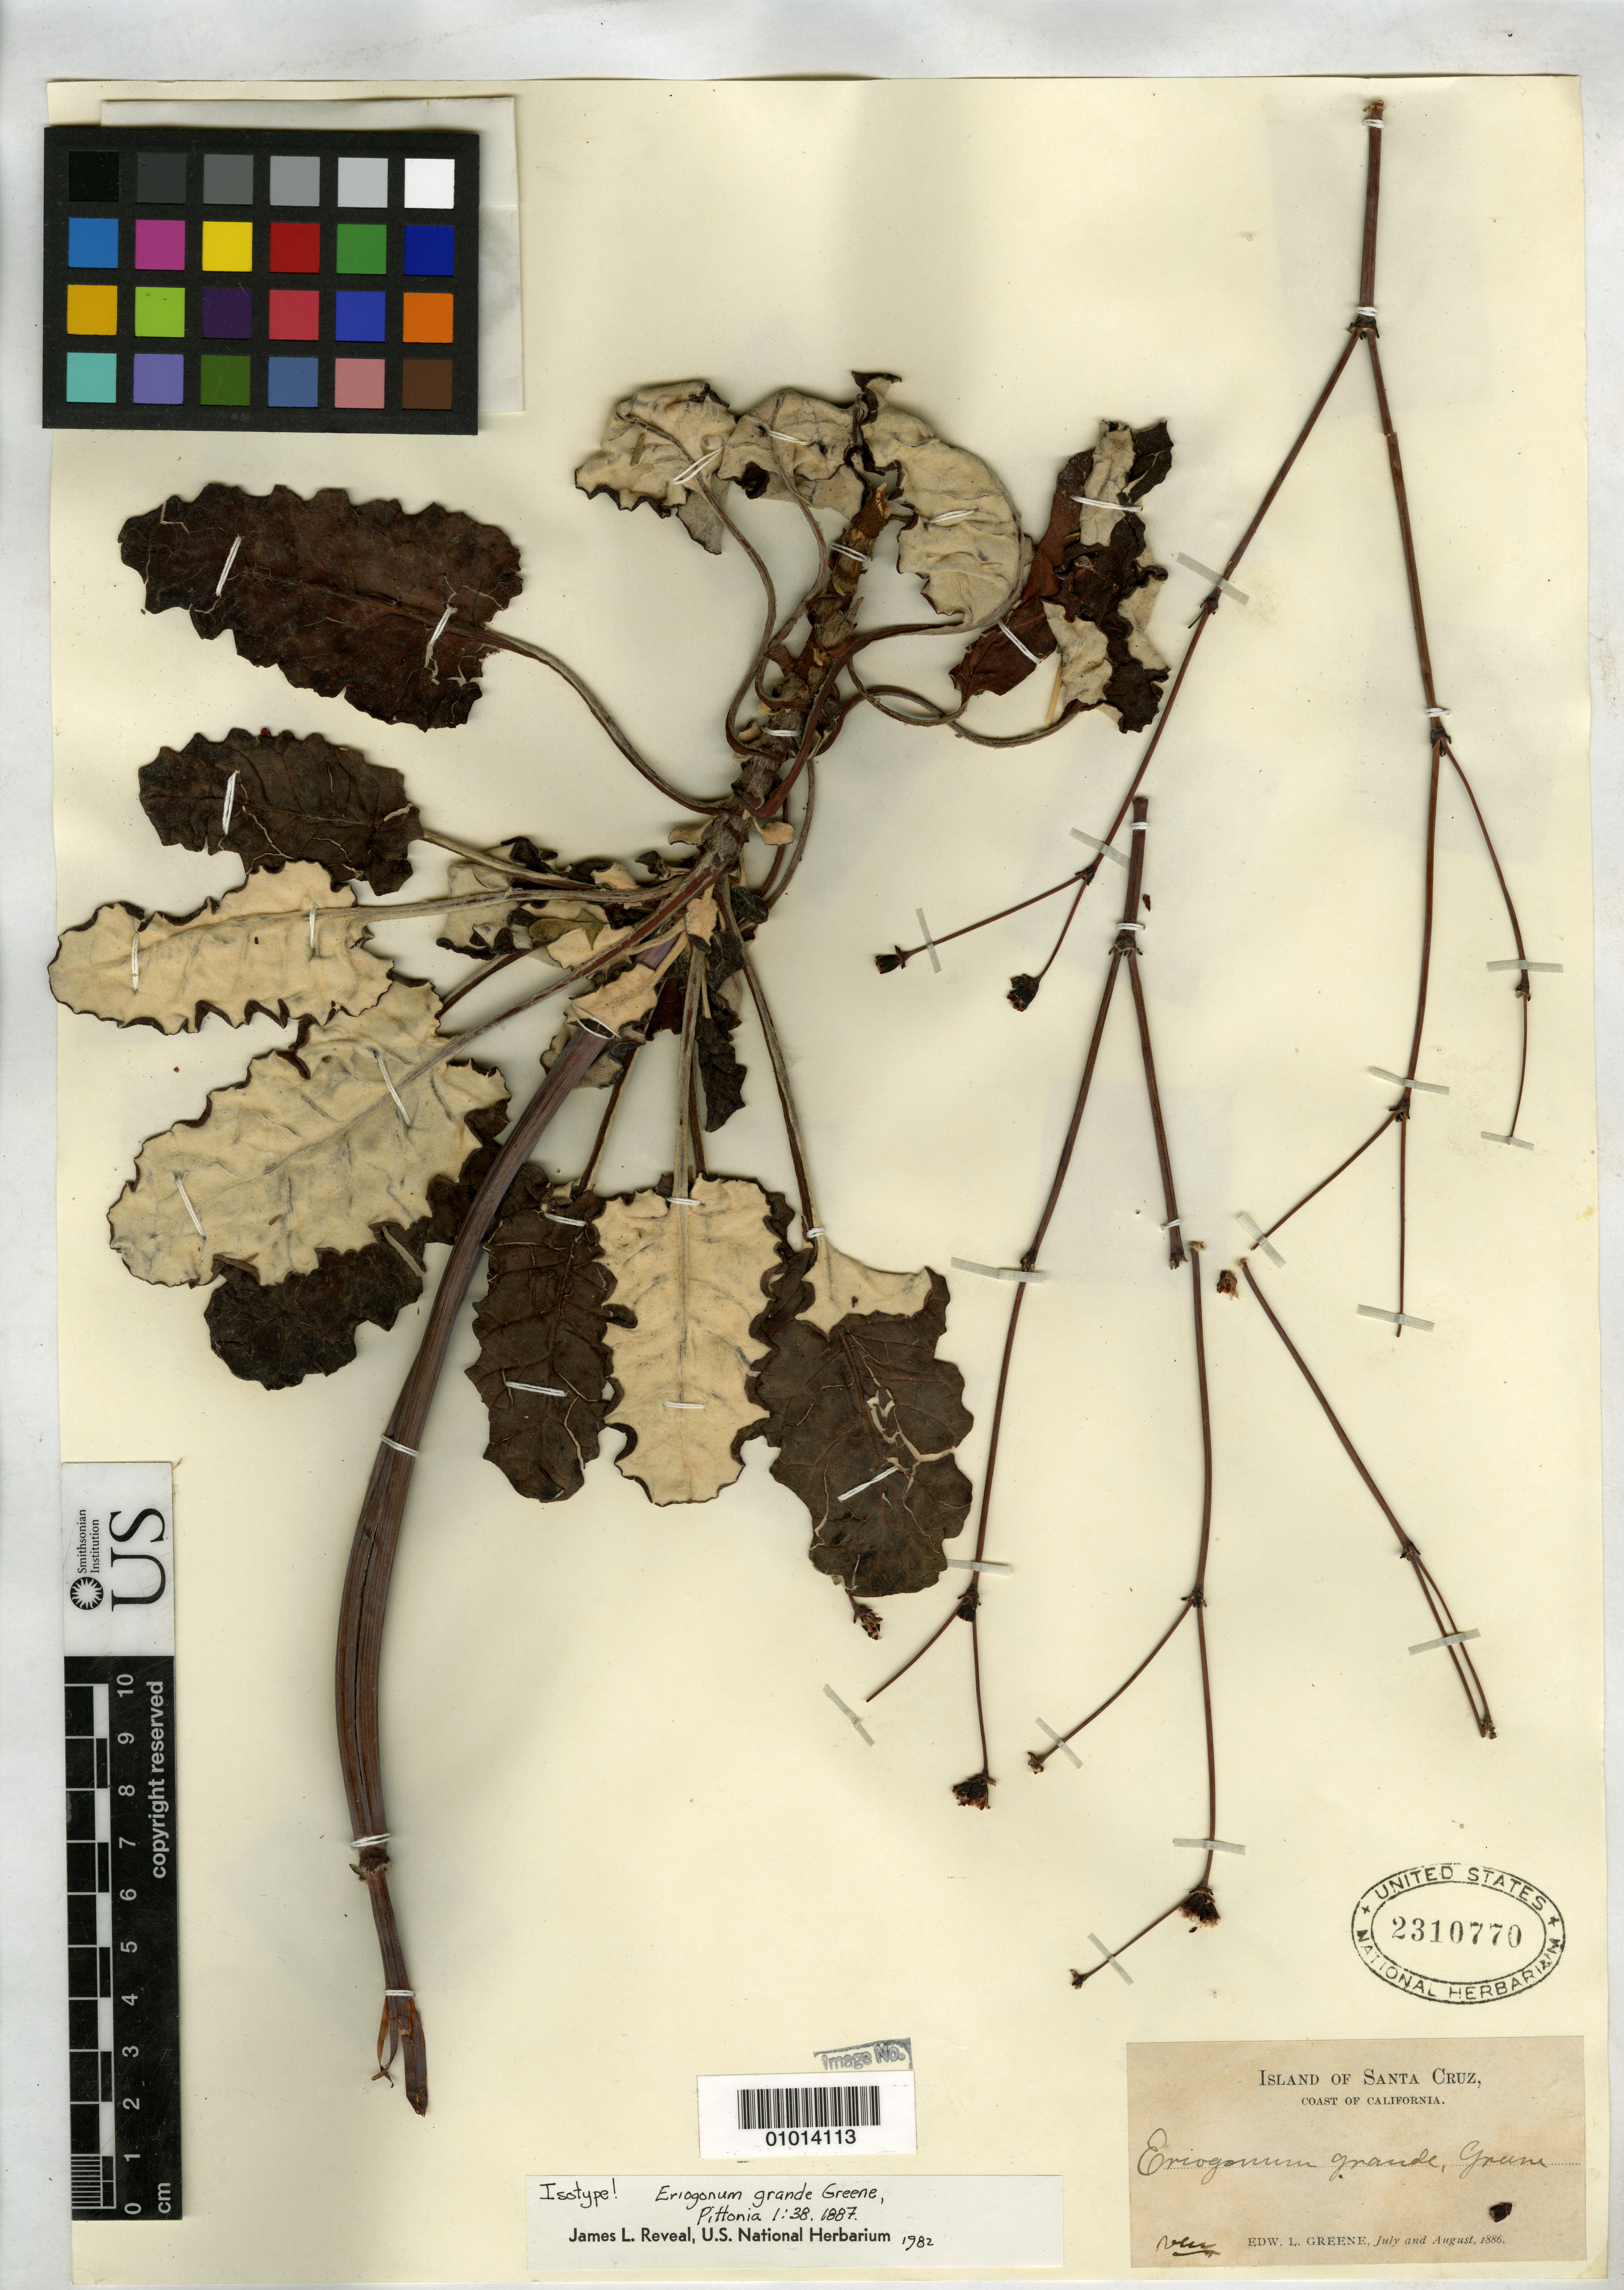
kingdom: Plantae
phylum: Tracheophyta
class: Magnoliopsida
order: Caryophyllales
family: Polygonaceae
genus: Eriogonum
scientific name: Eriogonum grande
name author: Greene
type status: Isotype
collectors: E. L. Greene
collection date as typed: Jul 1886 and -- Aug 1886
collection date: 1886-07,1886-08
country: United States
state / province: California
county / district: Santa Barbara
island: Santa Cruz Island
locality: Island of Santa Cruz.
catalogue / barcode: US 2310770